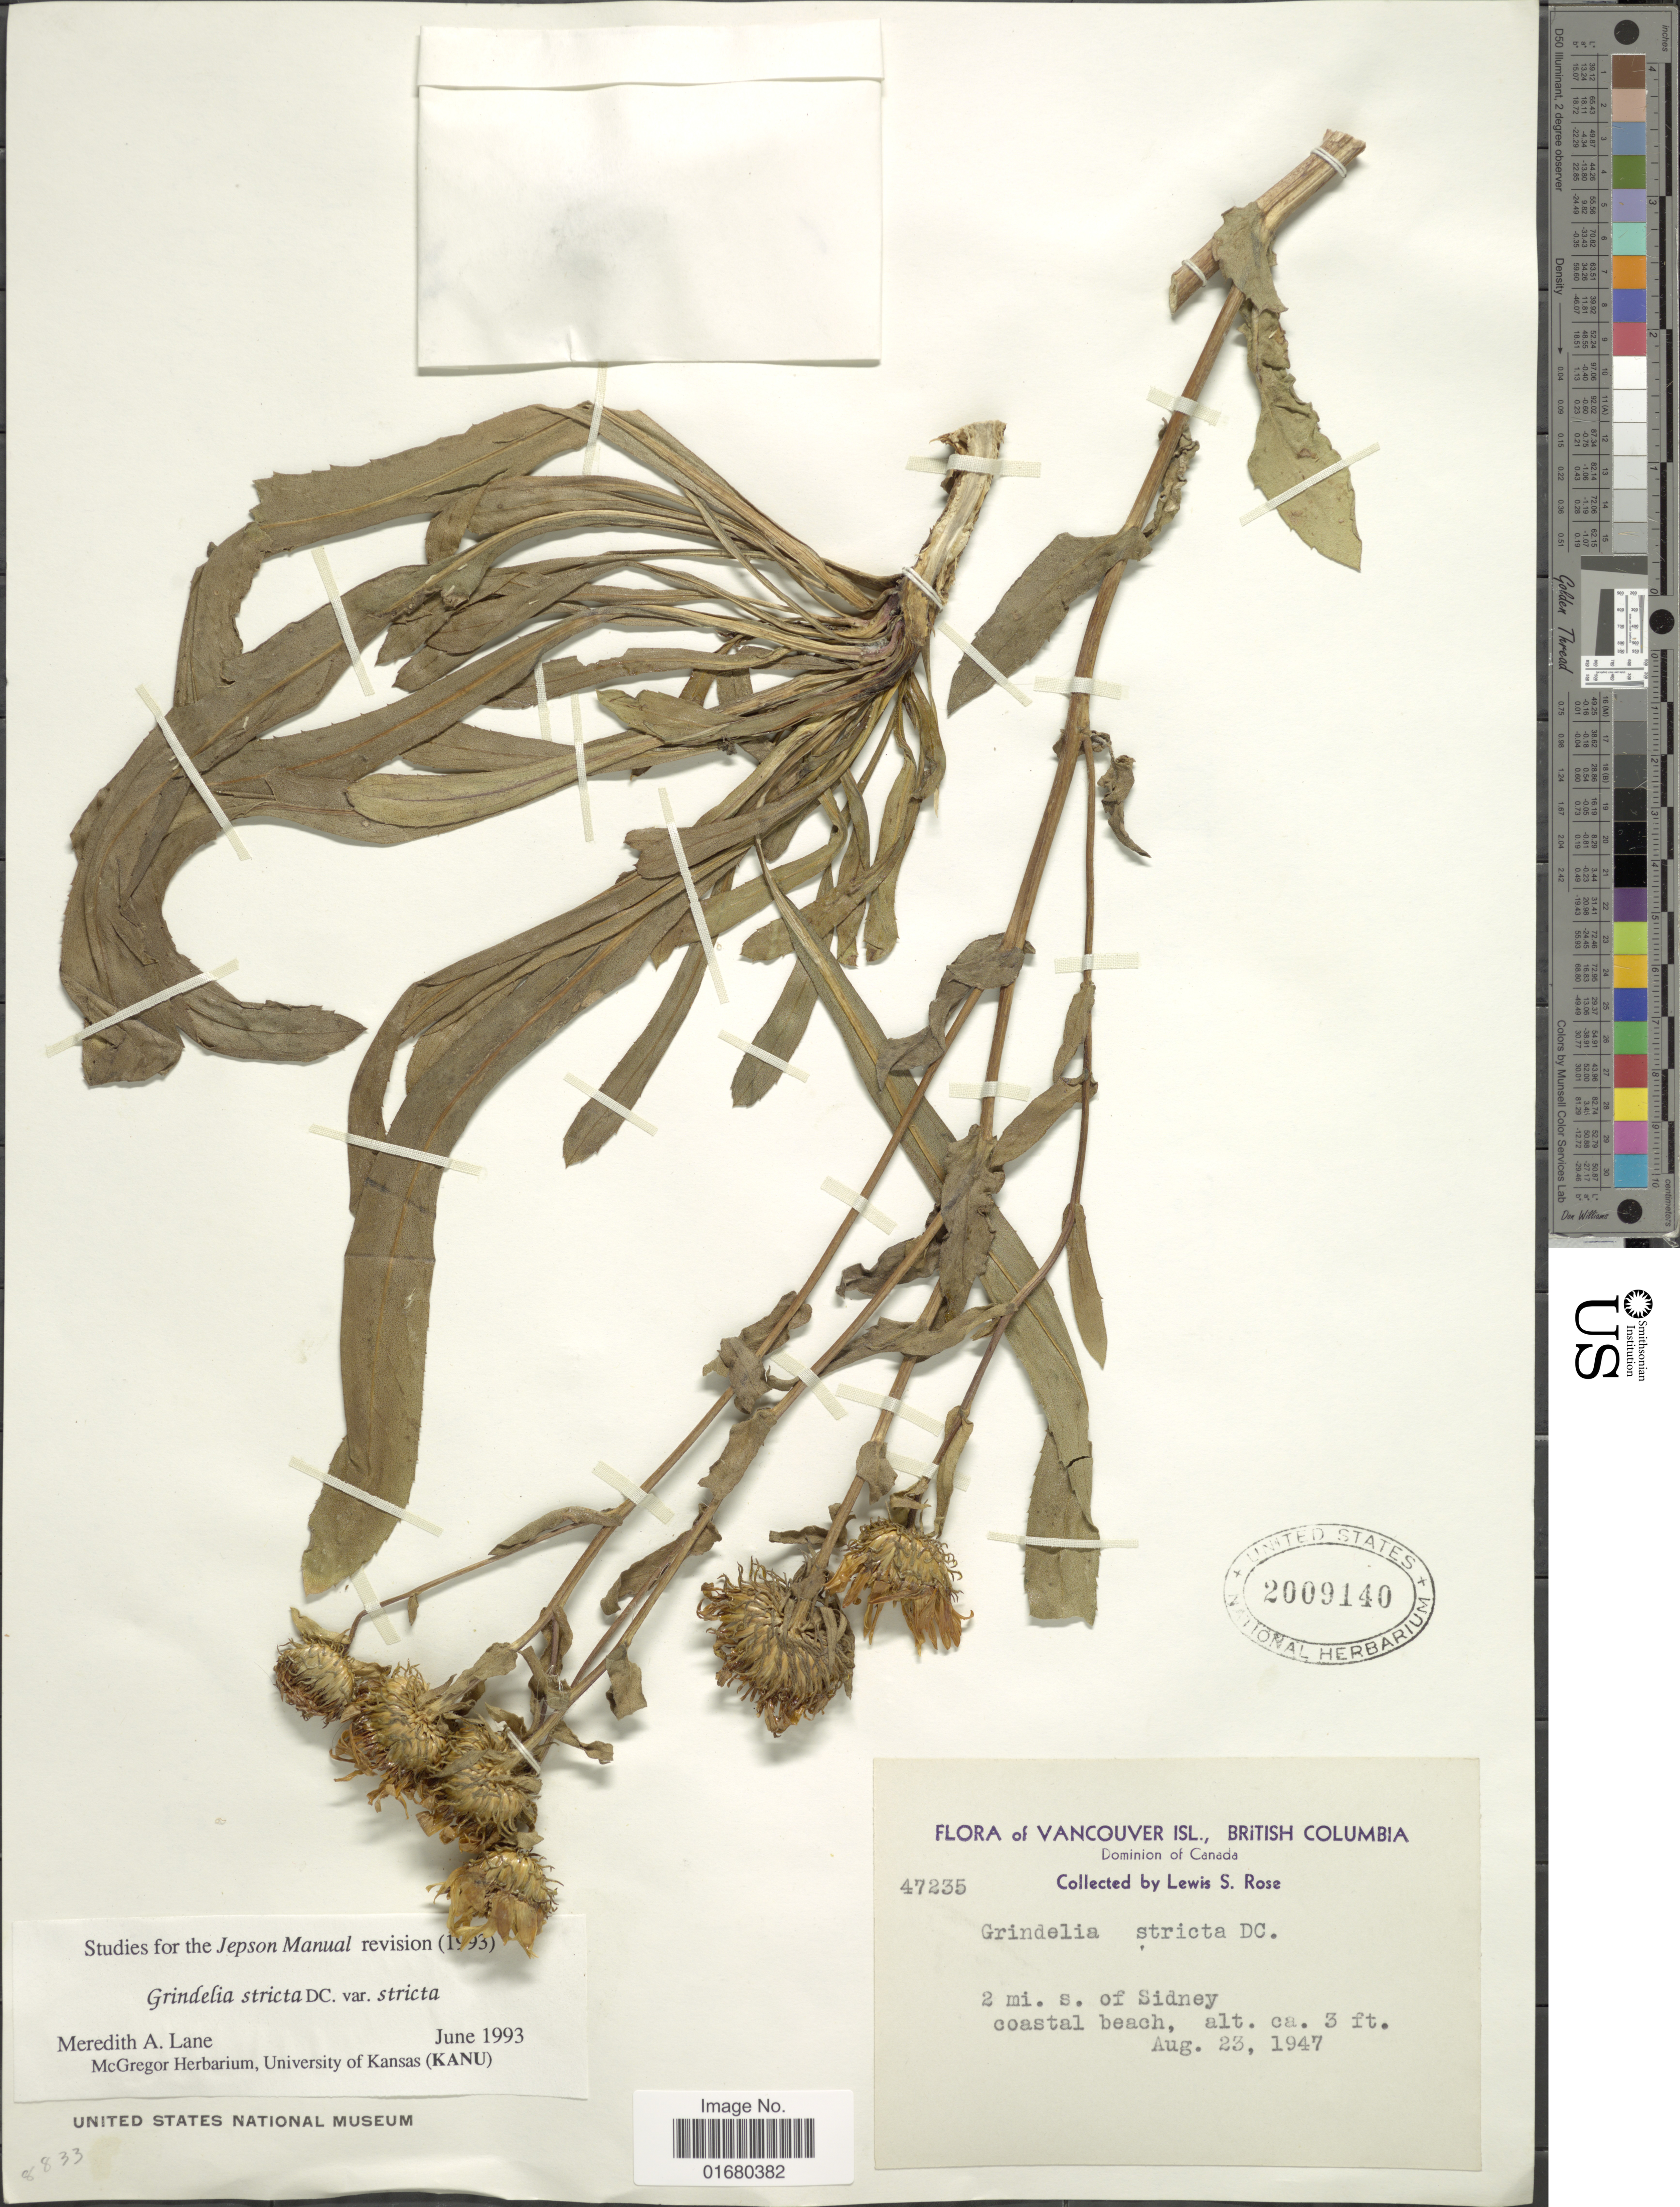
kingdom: Plantae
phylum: Tracheophyta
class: Magnoliopsida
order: Asterales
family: Asteraceae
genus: Grindelia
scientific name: Grindelia stricta var. stricta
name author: DC.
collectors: L. S. Rose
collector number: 47235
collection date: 1947-08-23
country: Canada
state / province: British Columbia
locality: Vancouver Isl., 2 mi. s. of Sidney, coastal beach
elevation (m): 1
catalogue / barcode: US 2009140